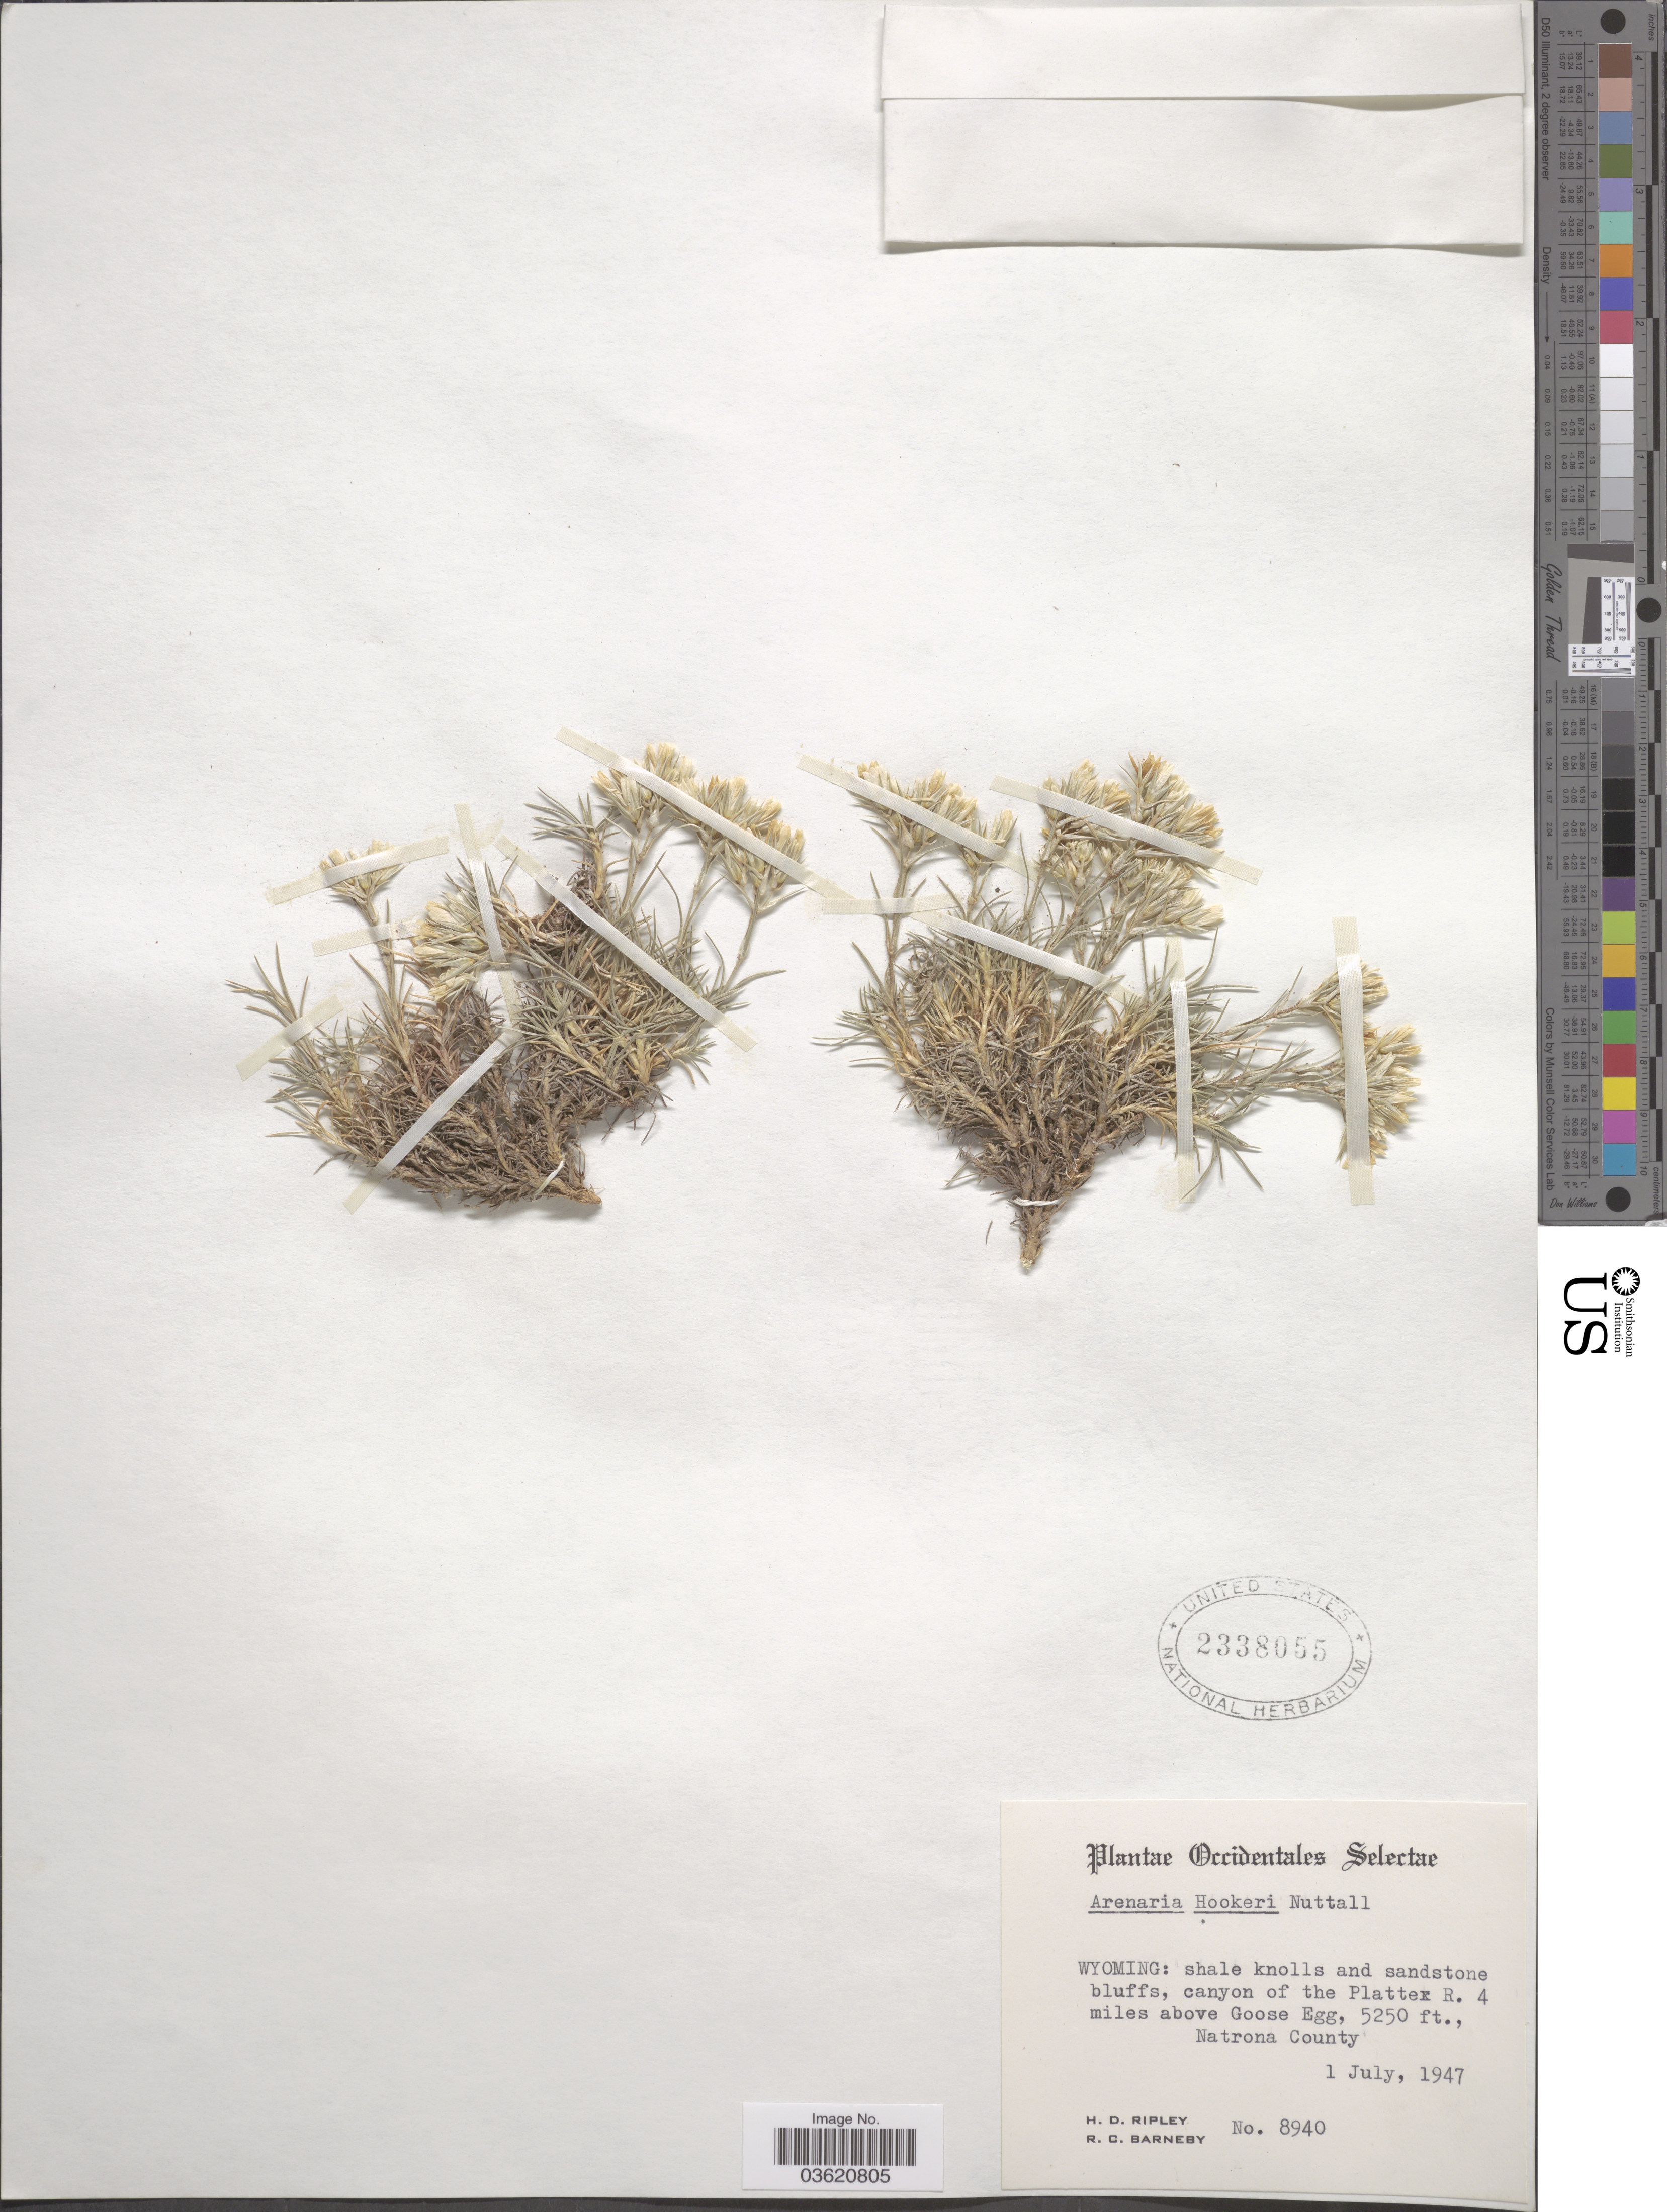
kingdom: Plantae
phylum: Tracheophyta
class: Magnoliopsida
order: Caryophyllales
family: Caryophyllaceae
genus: Eremogone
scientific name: Eremogone hookeri var. pinetorum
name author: (A. Nelson) Dorn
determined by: Strong, Mark T., (BOT), Smithsonian Institution - National Museum of Natural History (UNITED STATES)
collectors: H. Ripley & R. C. Barneby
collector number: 8940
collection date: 1947-07-01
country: United States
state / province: Wyoming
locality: Canyon of the Platte R. 4 miles above Goose Egg, Natrona County.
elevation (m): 1600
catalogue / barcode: US 2338055